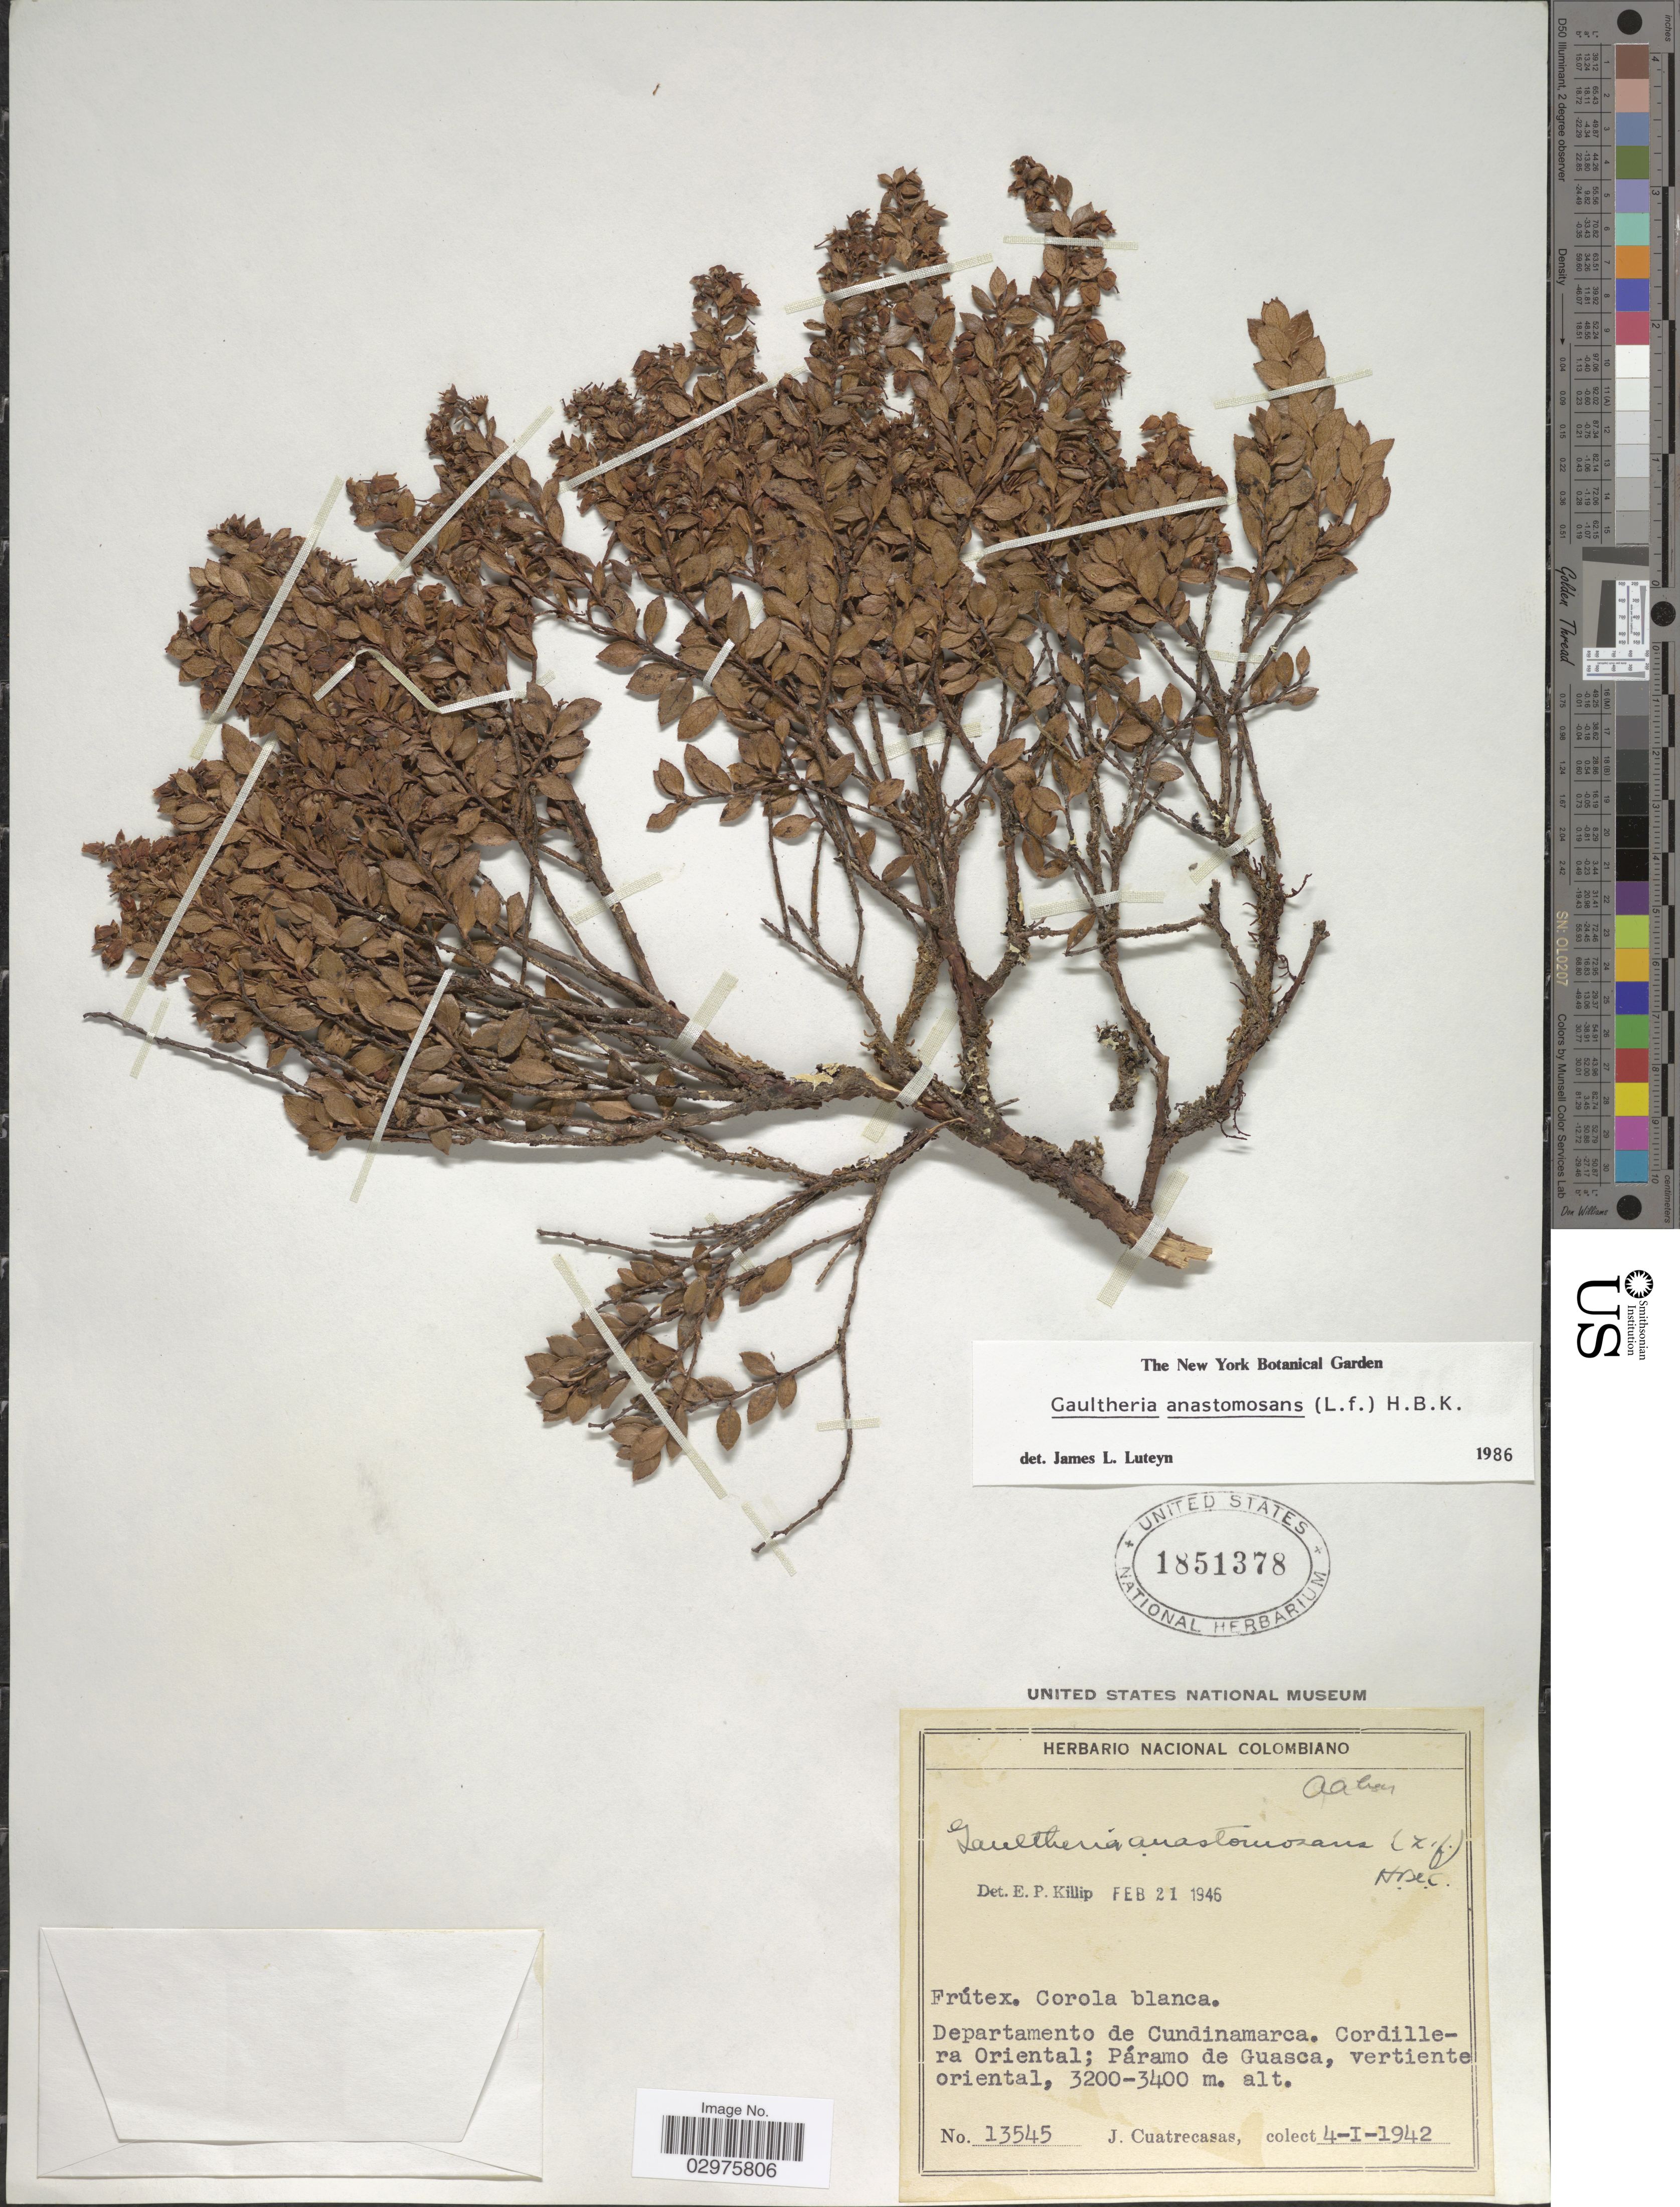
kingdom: Plantae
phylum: Tracheophyta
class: Magnoliopsida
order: Ericales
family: Ericaceae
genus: Gaultheria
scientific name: Gaultheria anastomosans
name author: (L. f.) Kunth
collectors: J. Cuatrecasas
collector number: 13545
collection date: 1942-01-04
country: Colombia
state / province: Cundinamarca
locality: Departamento de Cundinamarca. Cordillera Oriental; Páramo de Guasca, vertiente oriental.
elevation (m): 3200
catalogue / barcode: US 1851378